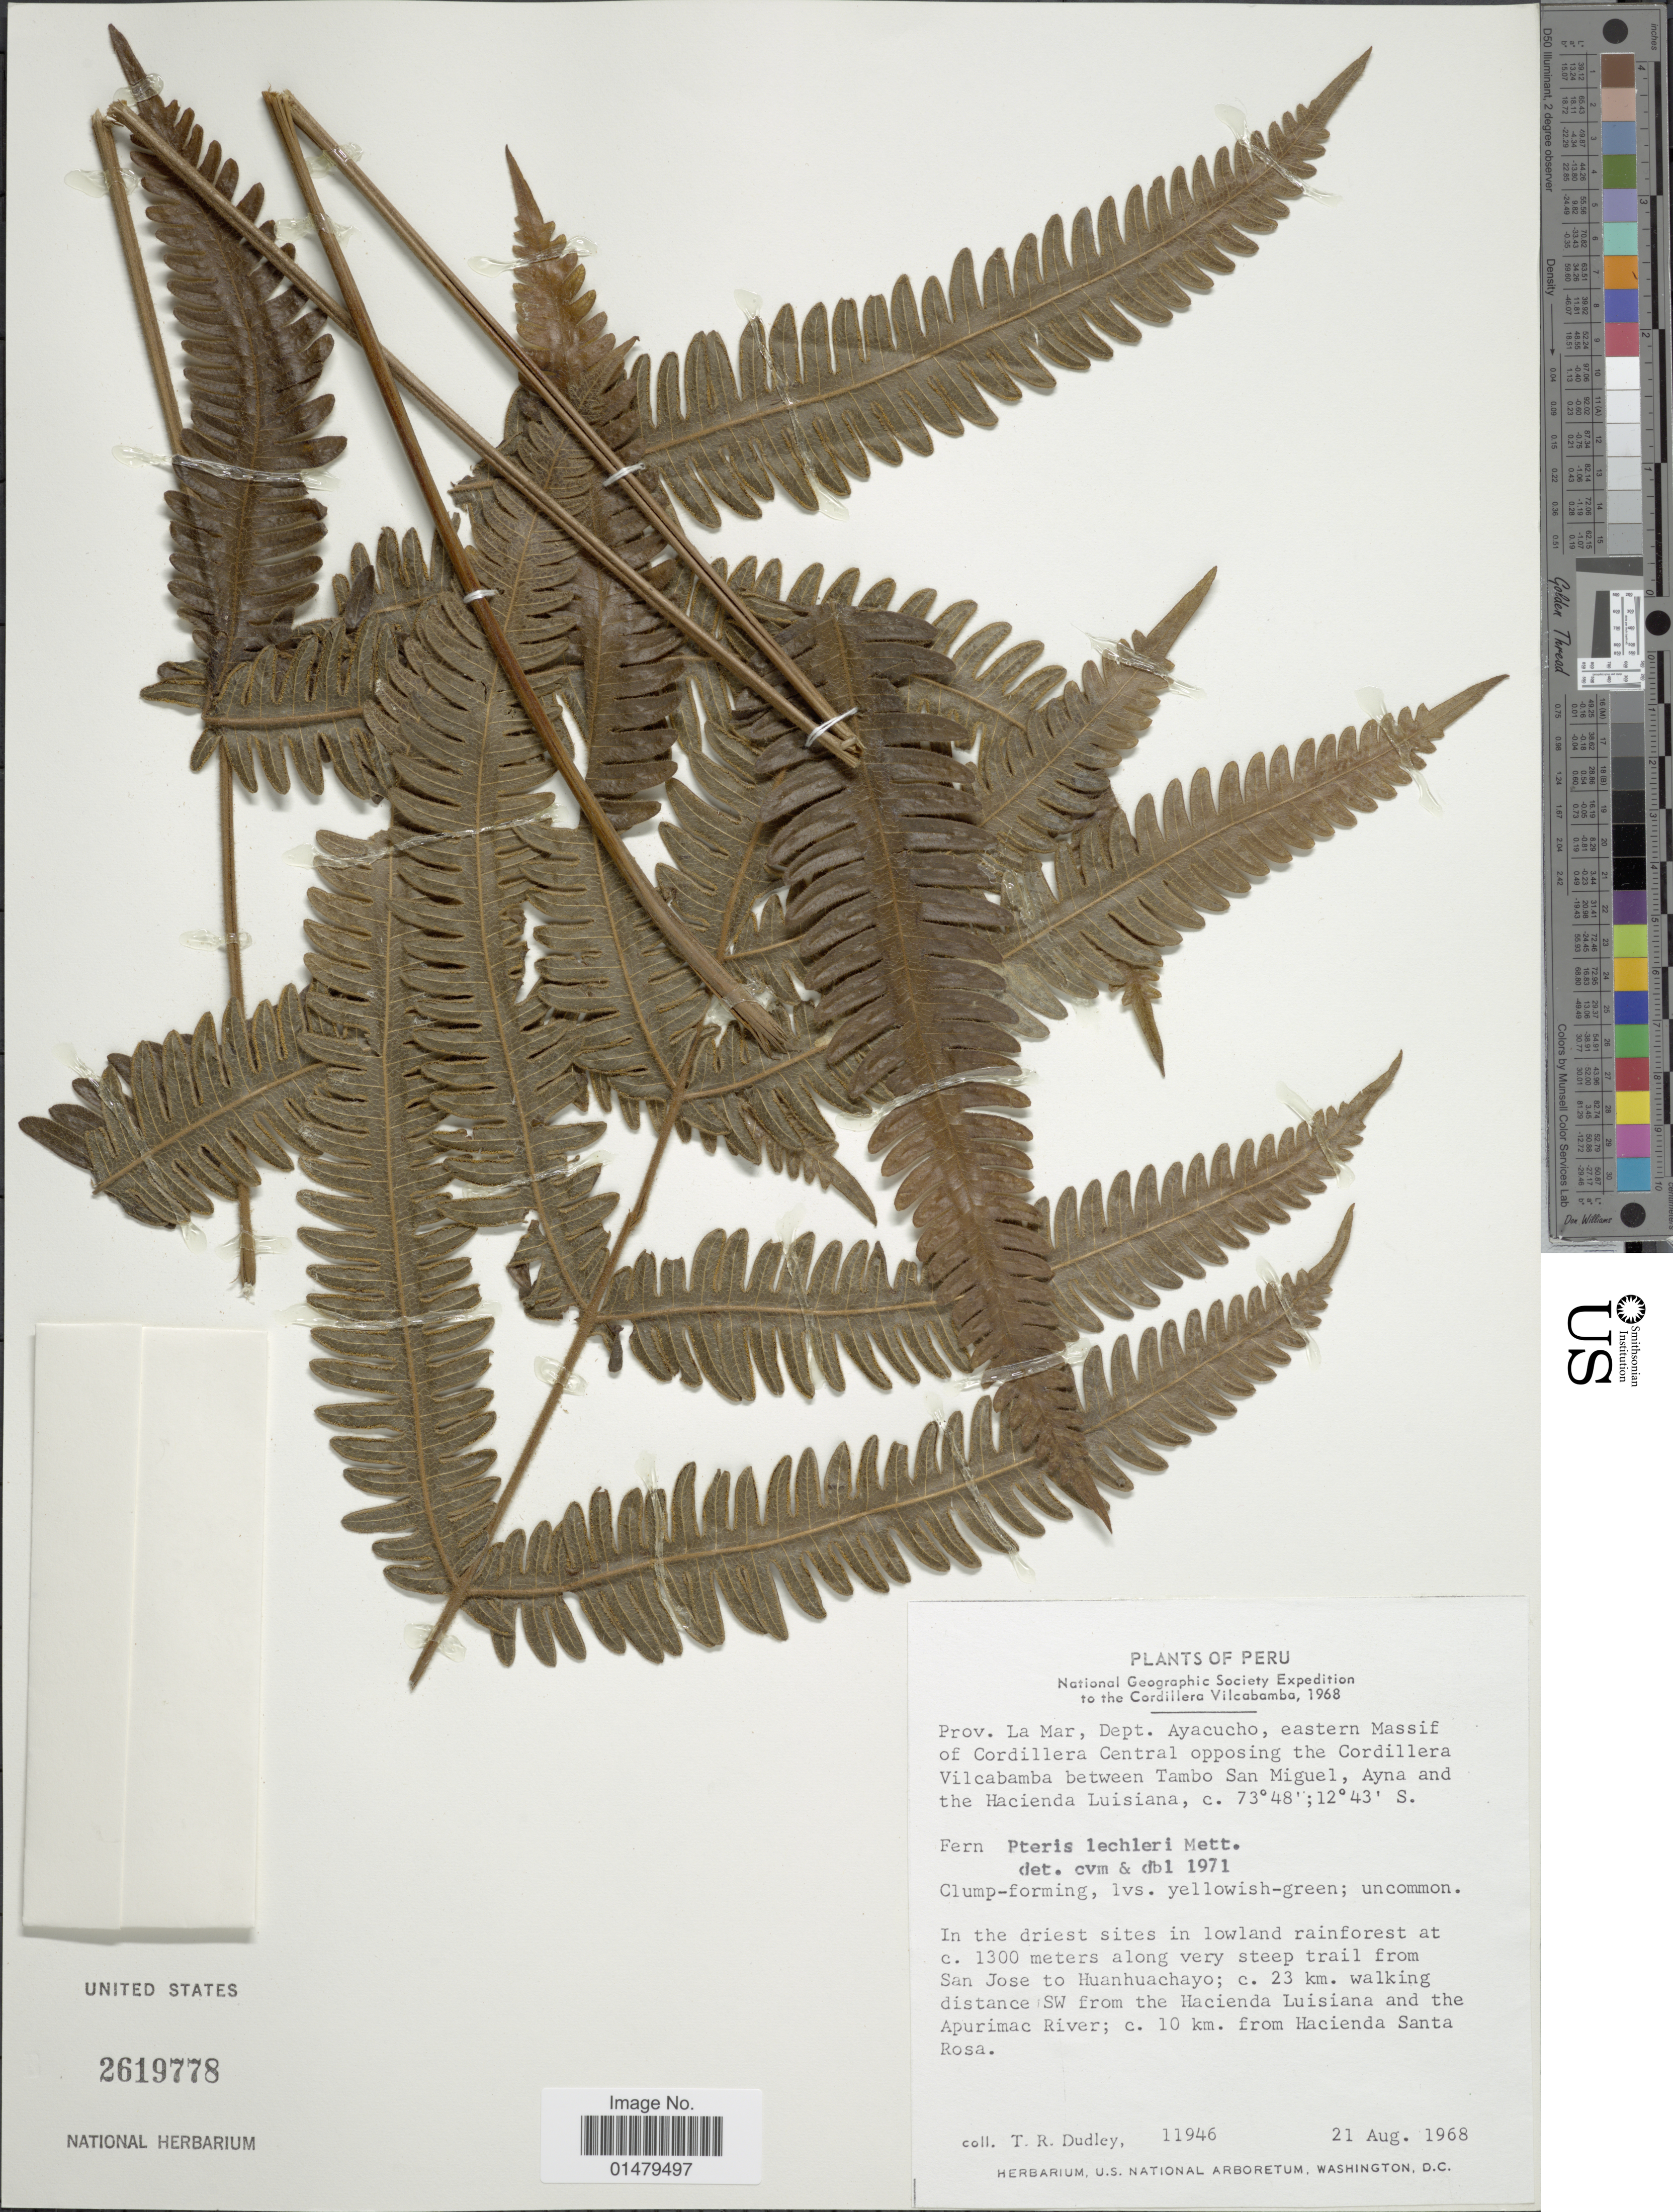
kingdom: Plantae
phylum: Tracheophyta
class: Polypodiopsida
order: Polypodiales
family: Pteridaceae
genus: Pteris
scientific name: Pteris lechleri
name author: Mett.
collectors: T. R. Dudley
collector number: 11946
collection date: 1968-08-21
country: Peru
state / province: Ayacucho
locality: Prov. La Mar, Dept. Ayacucho, eastern Massif of Cordillera Central opposing the Cordillera Vilcabamba between Tambo San Miguel, Ayna and the Hacienda Luisiana. Along very steep trail from San Jose to Huanhuachayo; c. 23 km. walking distance SW from the Hacienda Luisiana and the Apurimac River; c. 10 km. from Hacienda Santa Rosa.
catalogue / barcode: US 2619778